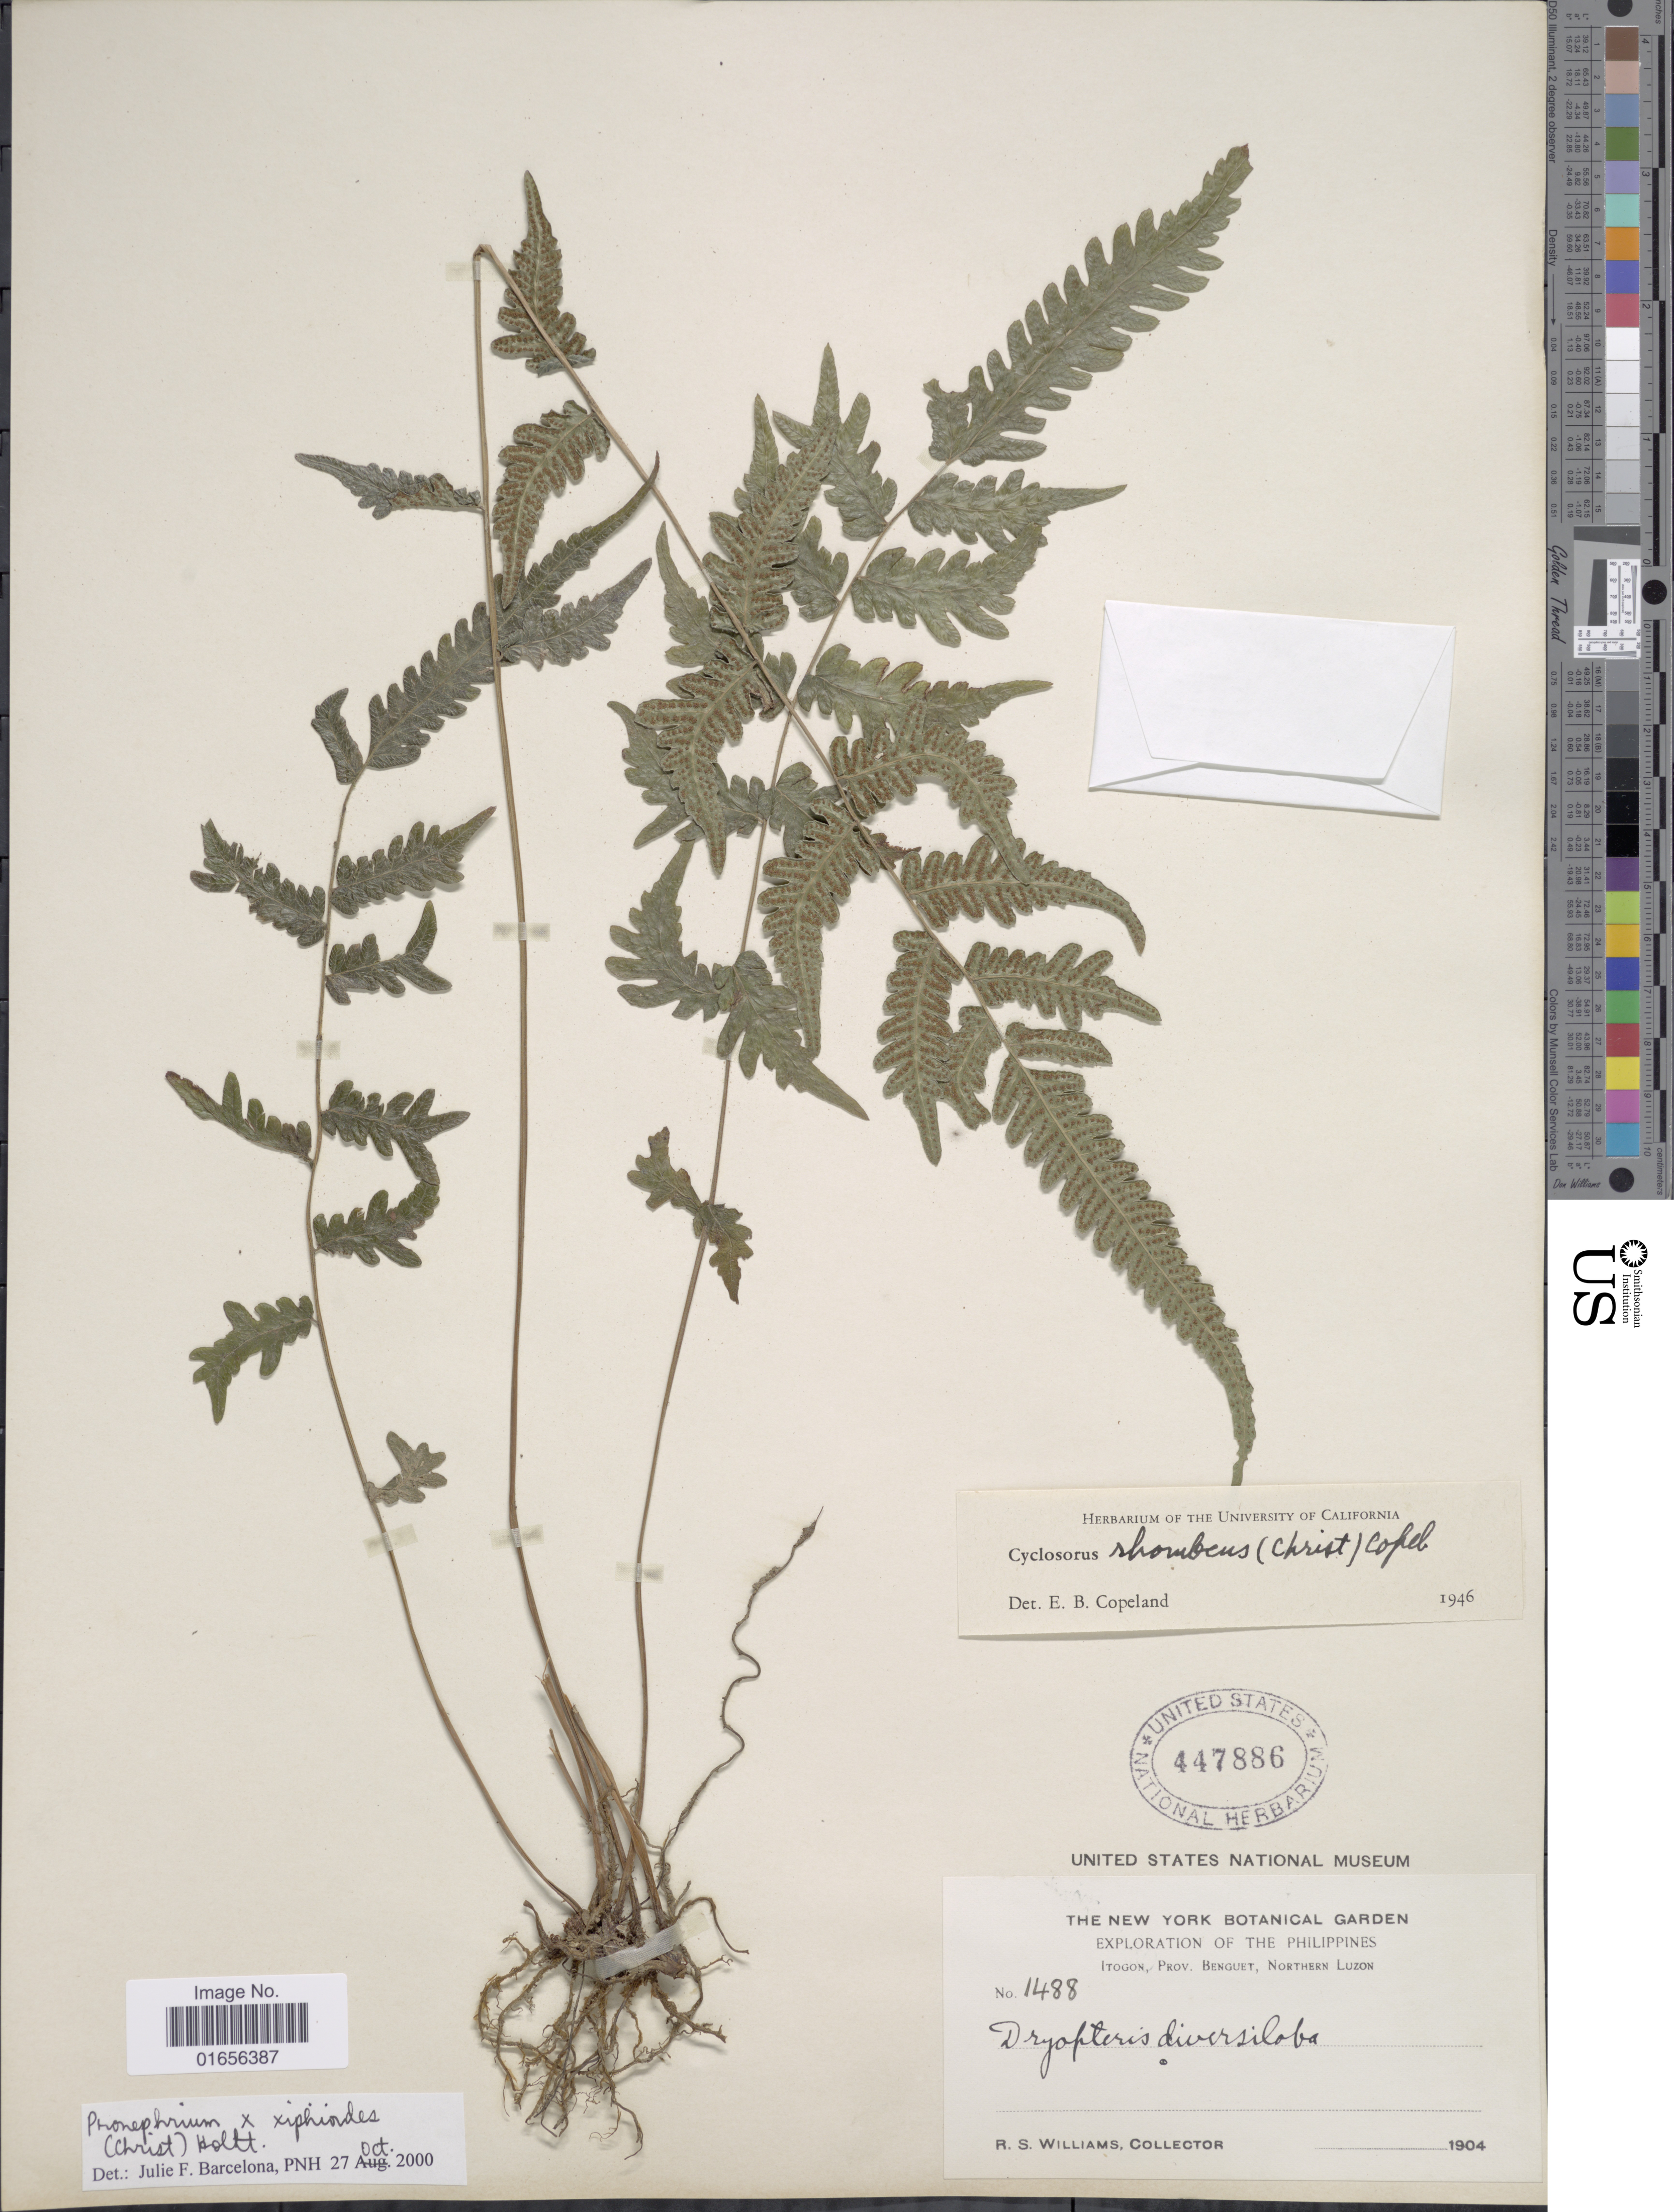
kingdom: Plantae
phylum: Tracheophyta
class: Polypodiopsida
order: Polypodiales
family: Thelypteridaceae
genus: Pronephrium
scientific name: Pronephrium xiphioides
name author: (C. Chr.) Holttum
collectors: R. S. Williams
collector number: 1488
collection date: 1904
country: Philippines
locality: Itogon, Prov. Benguet, Northern Luzon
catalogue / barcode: US 447886